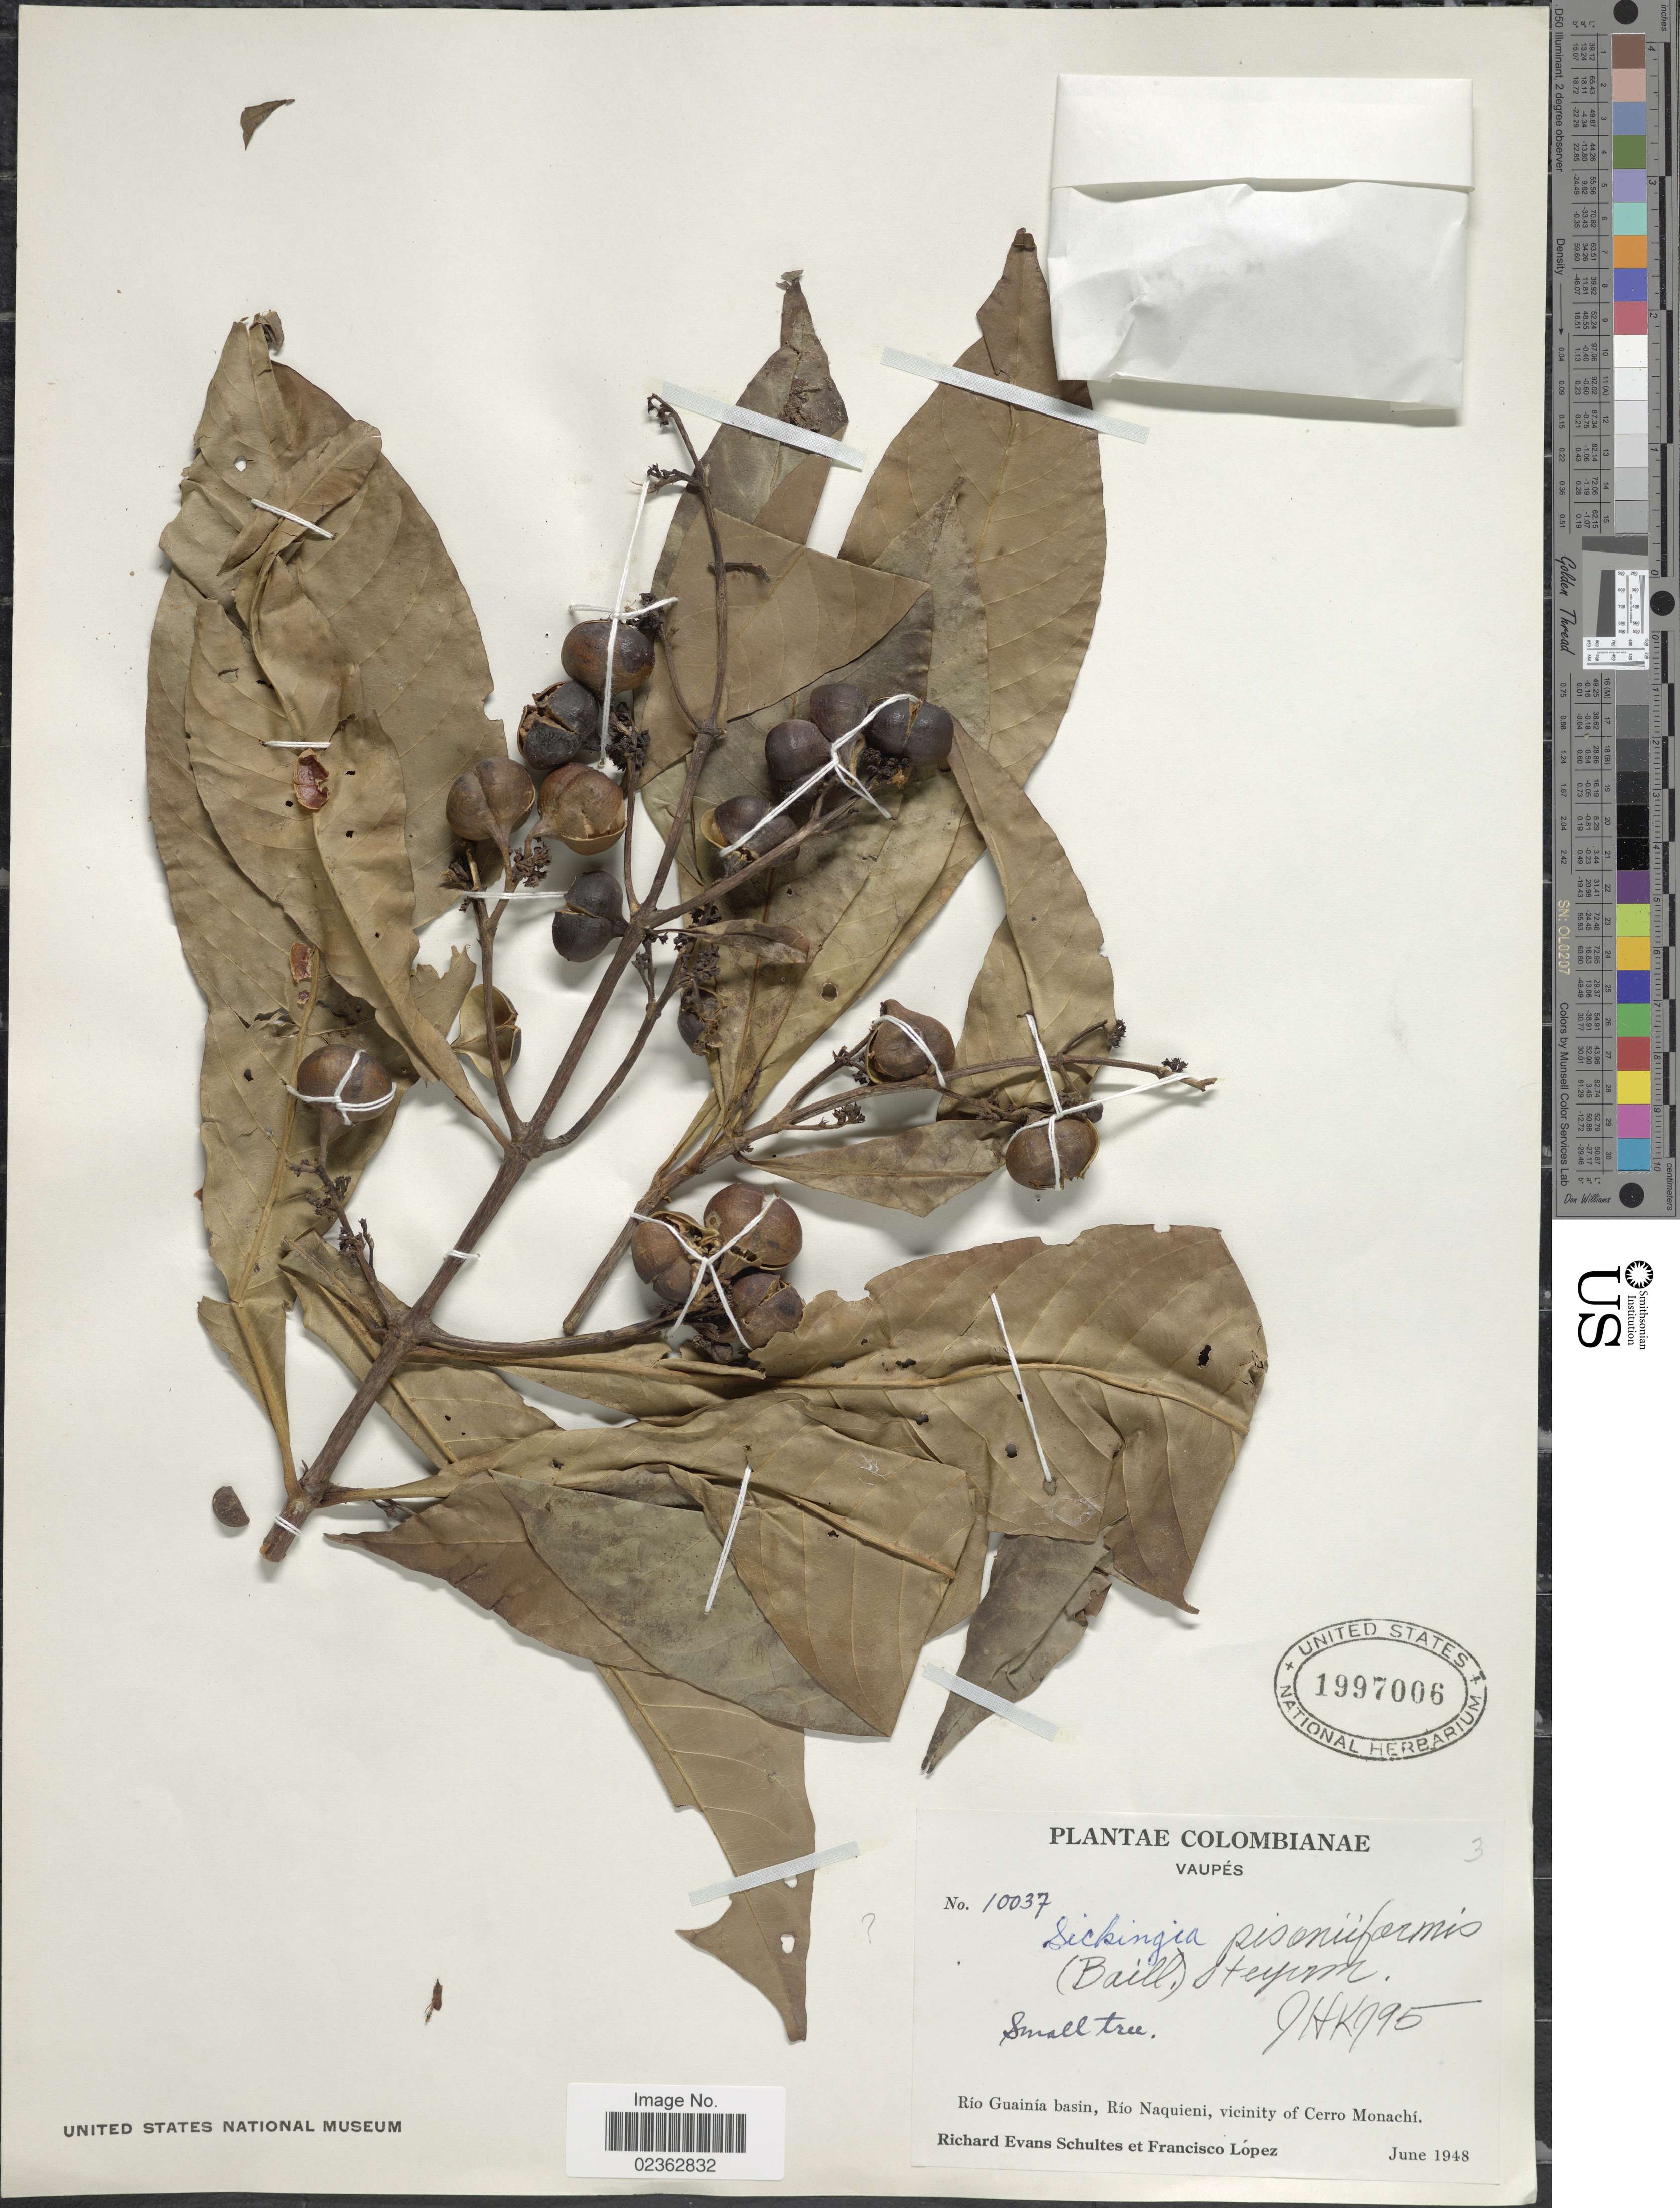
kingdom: Plantae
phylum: Tracheophyta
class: Magnoliopsida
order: Gentianales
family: Rubiaceae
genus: Simira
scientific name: Simira pisoniiformis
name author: (Baill.) Steyerm.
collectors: R. E. Schultes & F. Lopéz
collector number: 10037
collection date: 1948-06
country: Colombia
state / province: Vaupés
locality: Rio Guainia basin, Rio Naquieni, vicinity of Cerro Monachi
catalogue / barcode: US 1997006